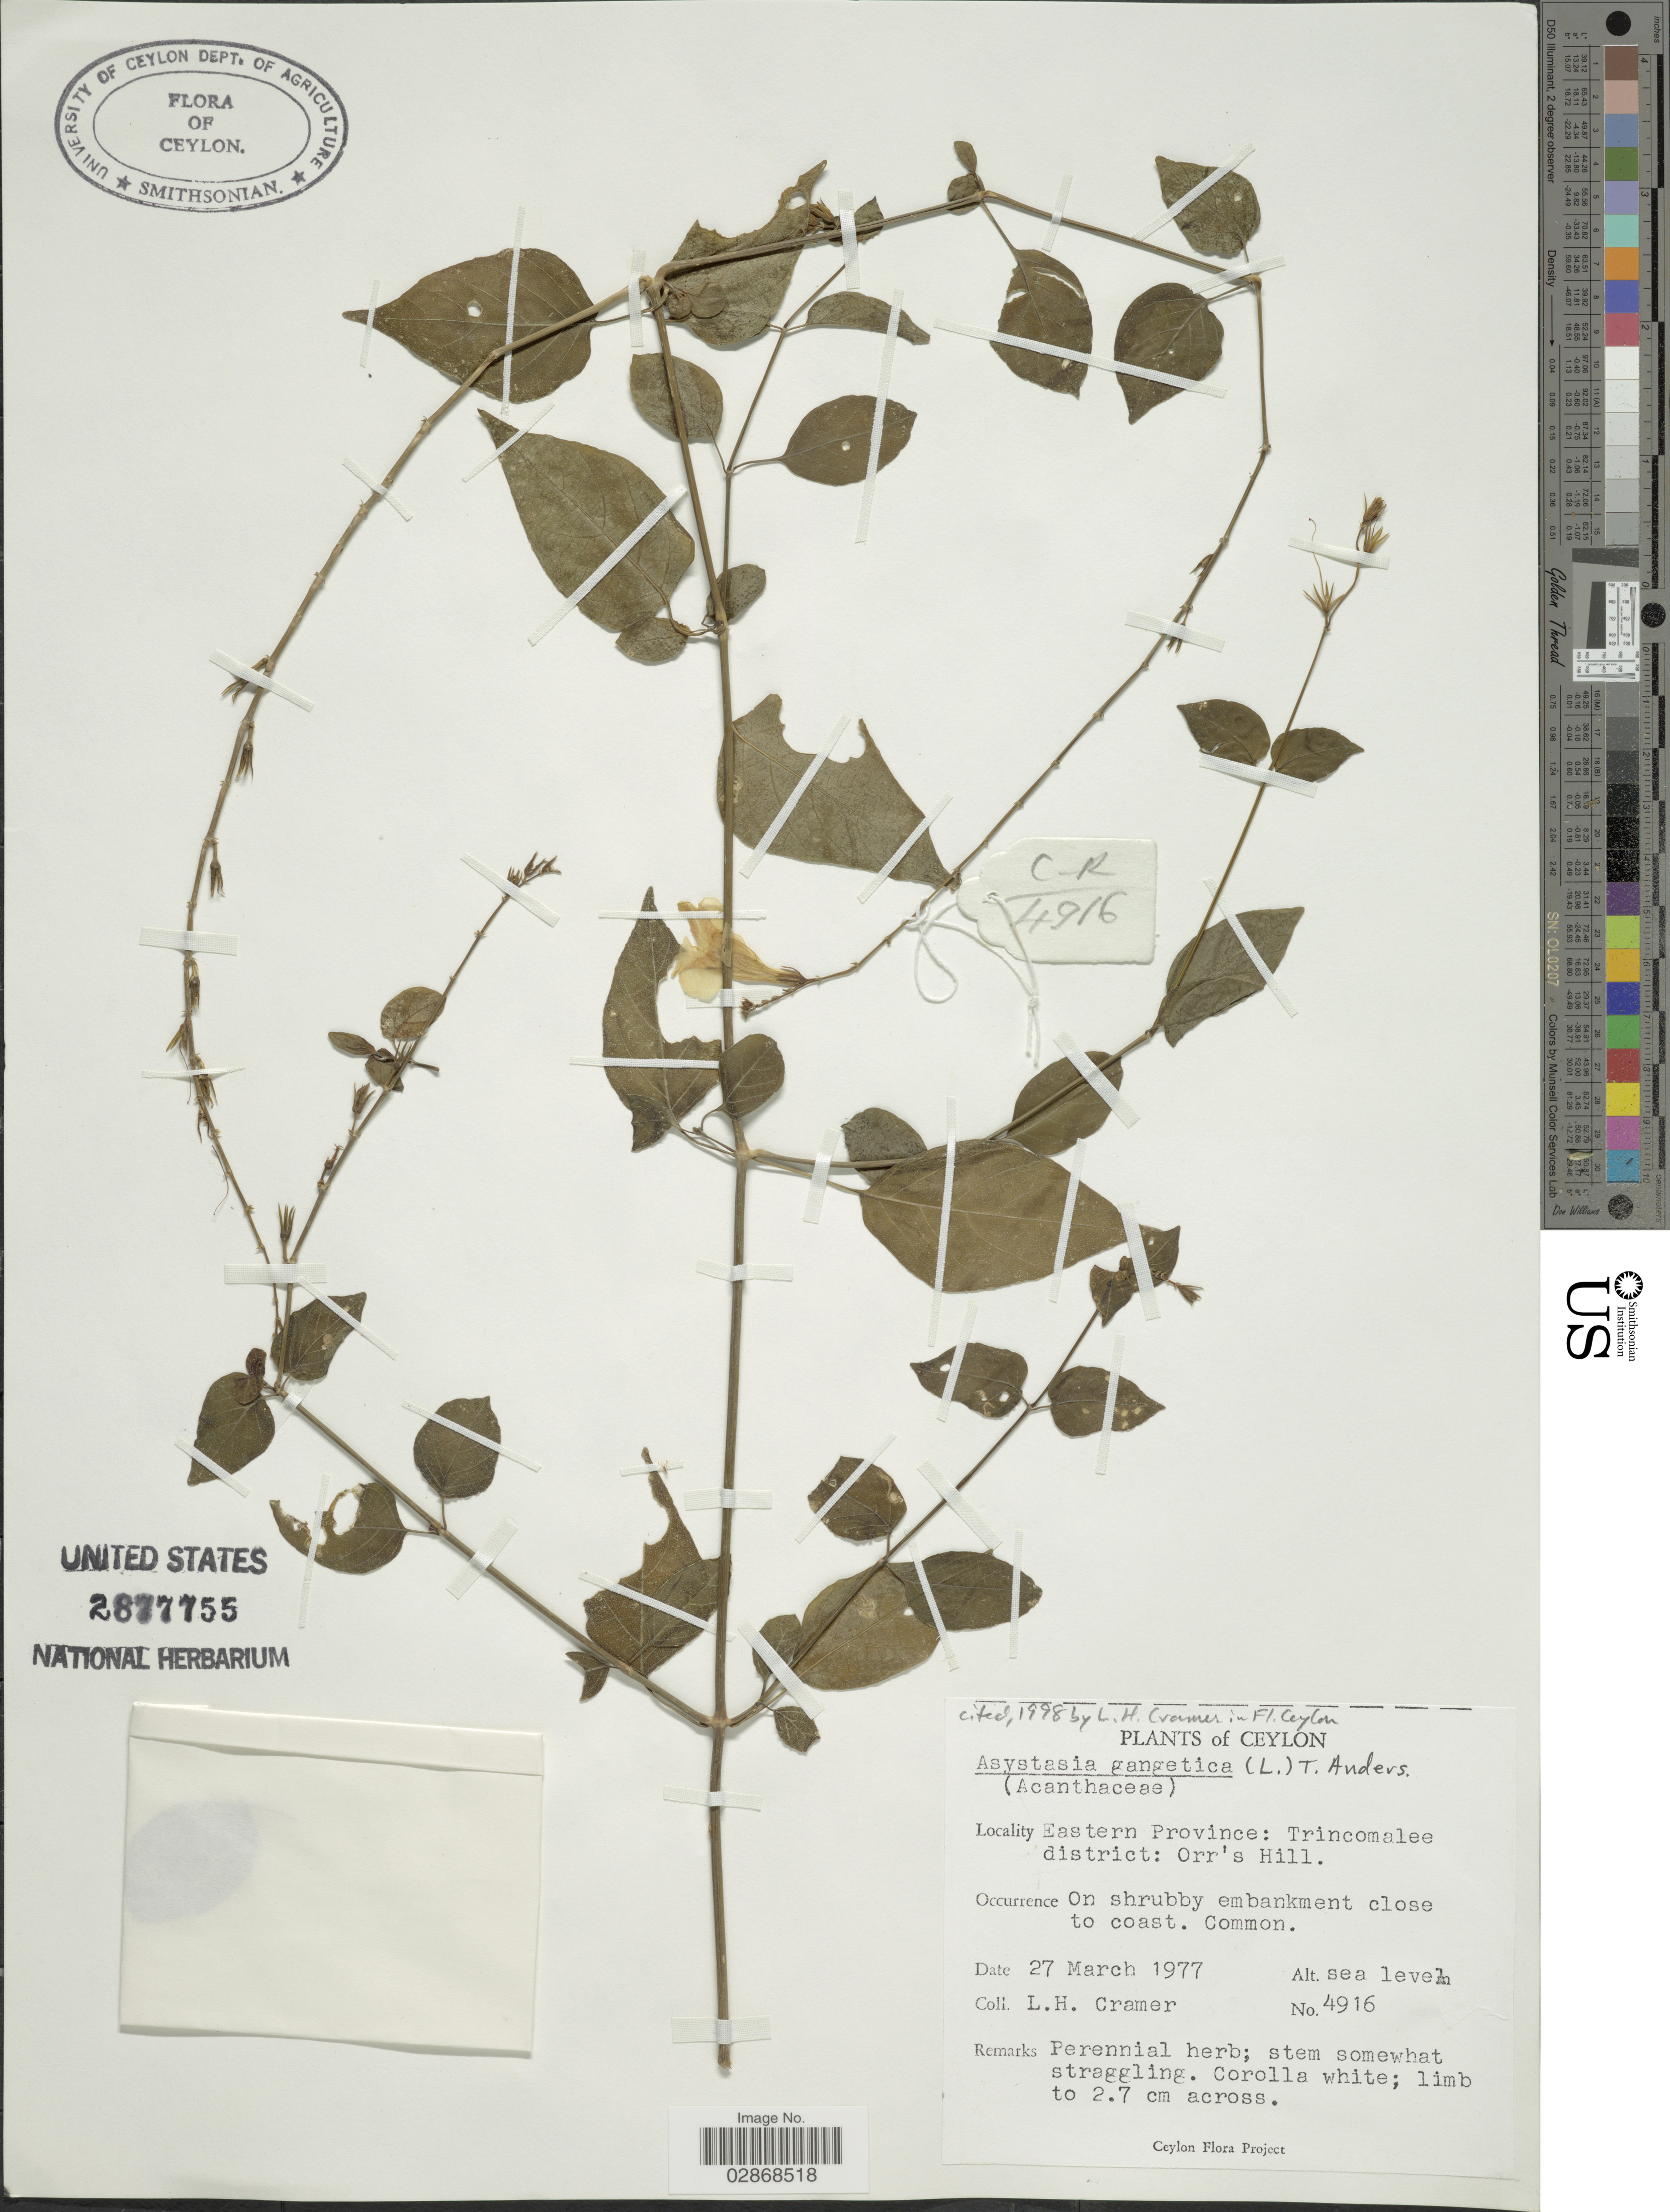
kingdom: Plantae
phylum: Tracheophyta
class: Magnoliopsida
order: Lamiales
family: Acanthaceae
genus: Asystasia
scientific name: Asystasia gangetica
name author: (L.) T. Anderson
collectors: L. H. Cramer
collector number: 4916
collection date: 1977-03-27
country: Sri Lanka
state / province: Eastern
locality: Trincomalee district: Orr's Hill. Ceylon.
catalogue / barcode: US 2877755